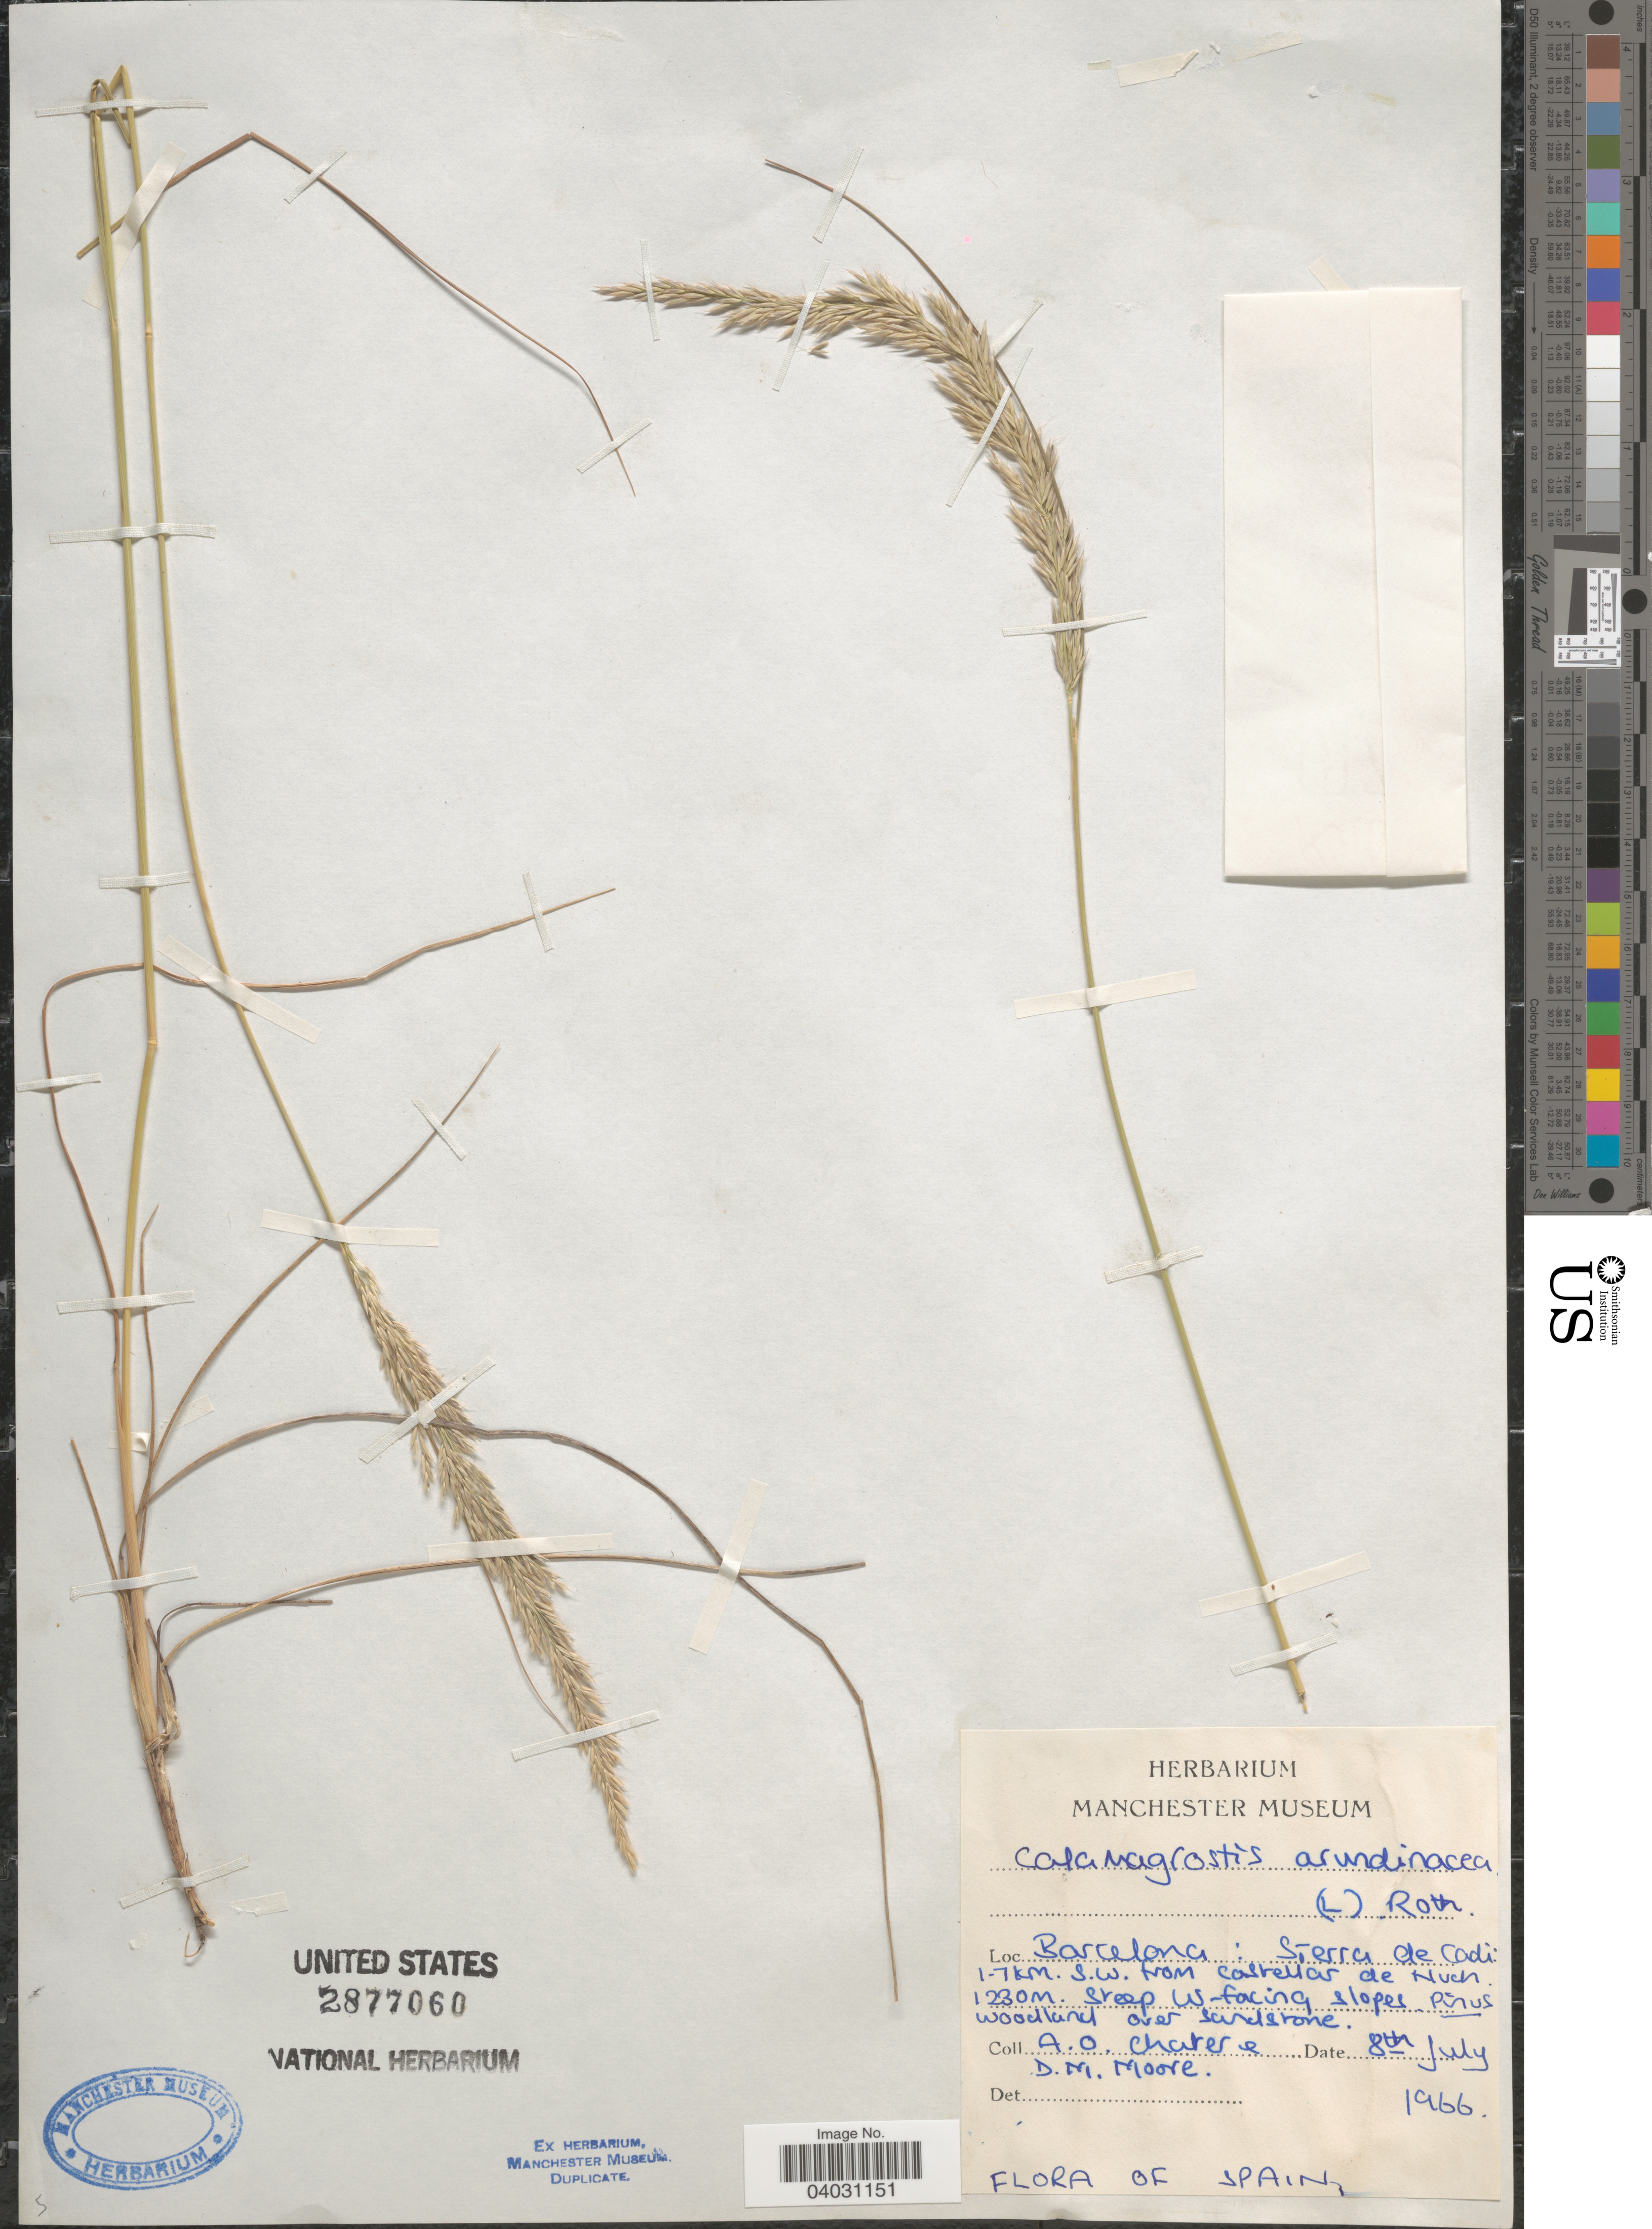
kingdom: Plantae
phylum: Tracheophyta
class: Liliopsida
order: Poales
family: Poaceae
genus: Calamagrostis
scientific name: Calamagrostis arundinacea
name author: (L.) Roth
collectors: A. Chaser & D. Moore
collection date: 1966-07-08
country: Spain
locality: Barcelona: Sierra de Cadi: 1-7 km. S. W. from castrellas de Huch. Steep W-facing slopes.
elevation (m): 1230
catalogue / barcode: US 2877060